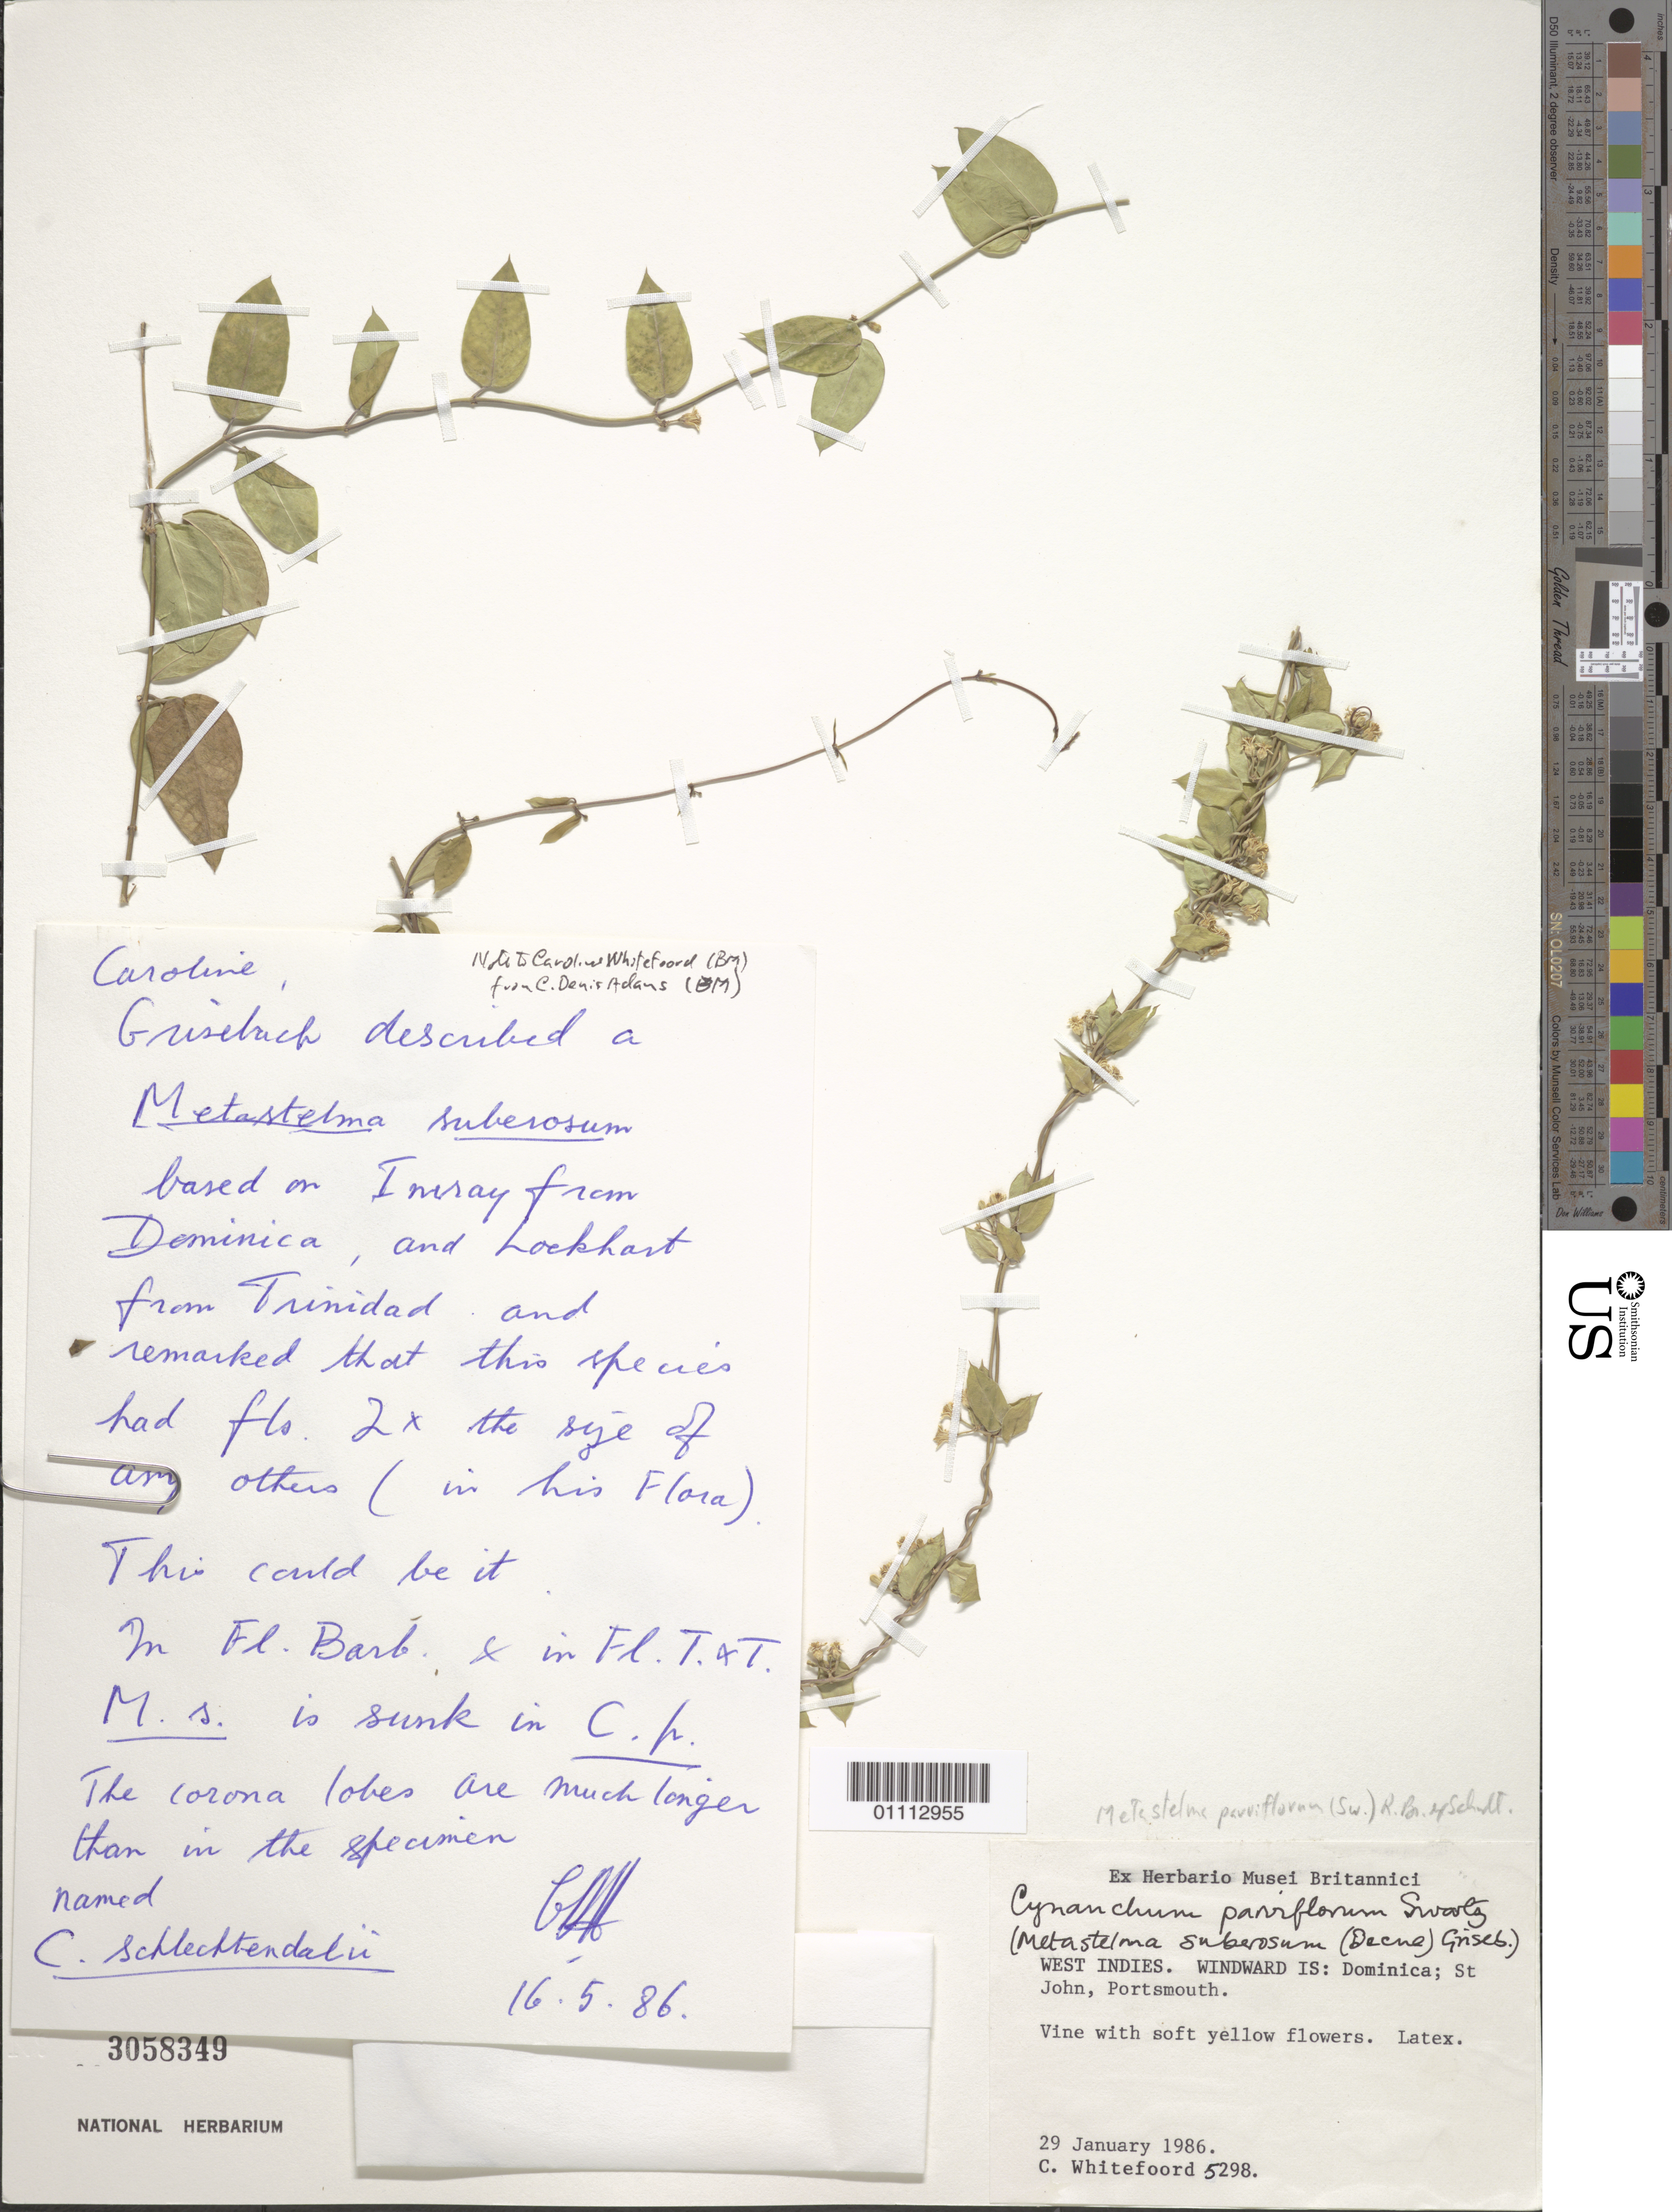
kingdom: Plantae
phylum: Tracheophyta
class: Magnoliopsida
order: Gentianales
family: Apocynaceae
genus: Metastelma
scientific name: Metastelma parviflorum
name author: (Sw.) Schult.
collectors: C. Whitefoord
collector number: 5298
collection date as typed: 29 Jan 1986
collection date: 1986-01-29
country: Dominica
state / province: St. John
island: Dominica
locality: Portsmouth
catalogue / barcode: US 3058349